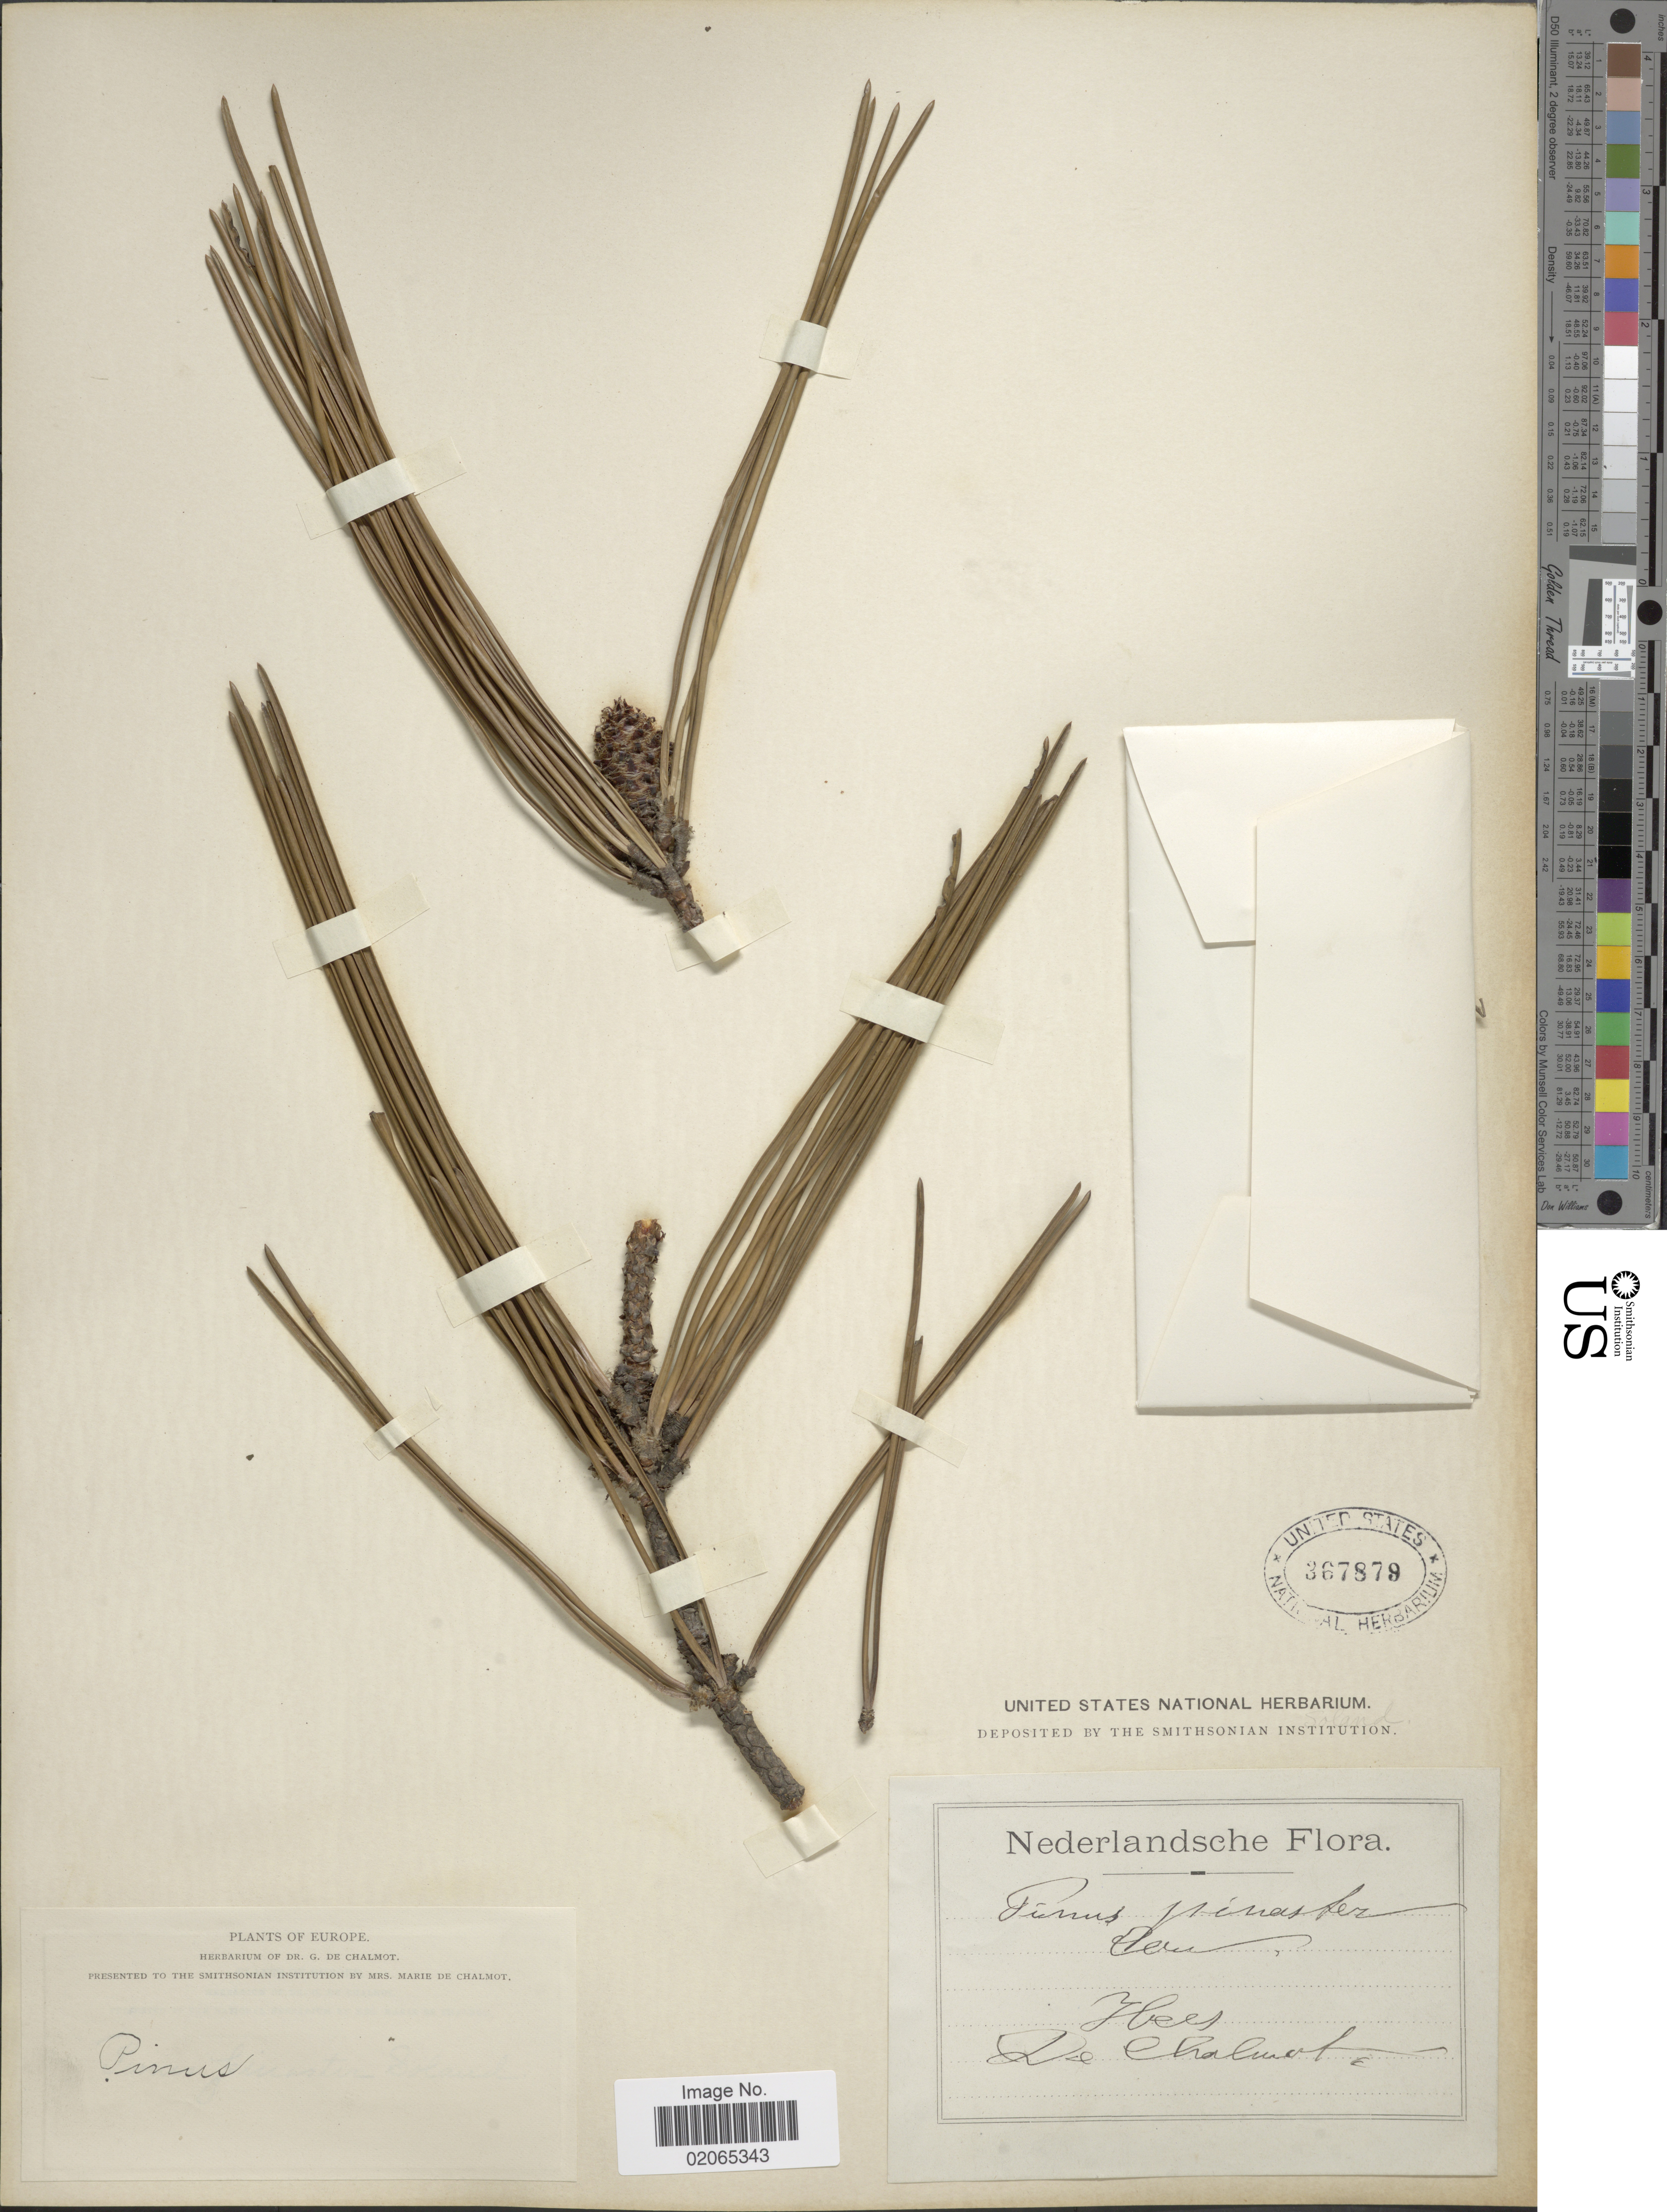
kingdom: Plantae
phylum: Tracheophyta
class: Pinopsida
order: Pinales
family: Pinaceae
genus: Pinus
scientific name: Pinus pinaster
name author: Aiton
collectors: G. de Chalmot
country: Netherlands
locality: Hees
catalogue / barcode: US 367879